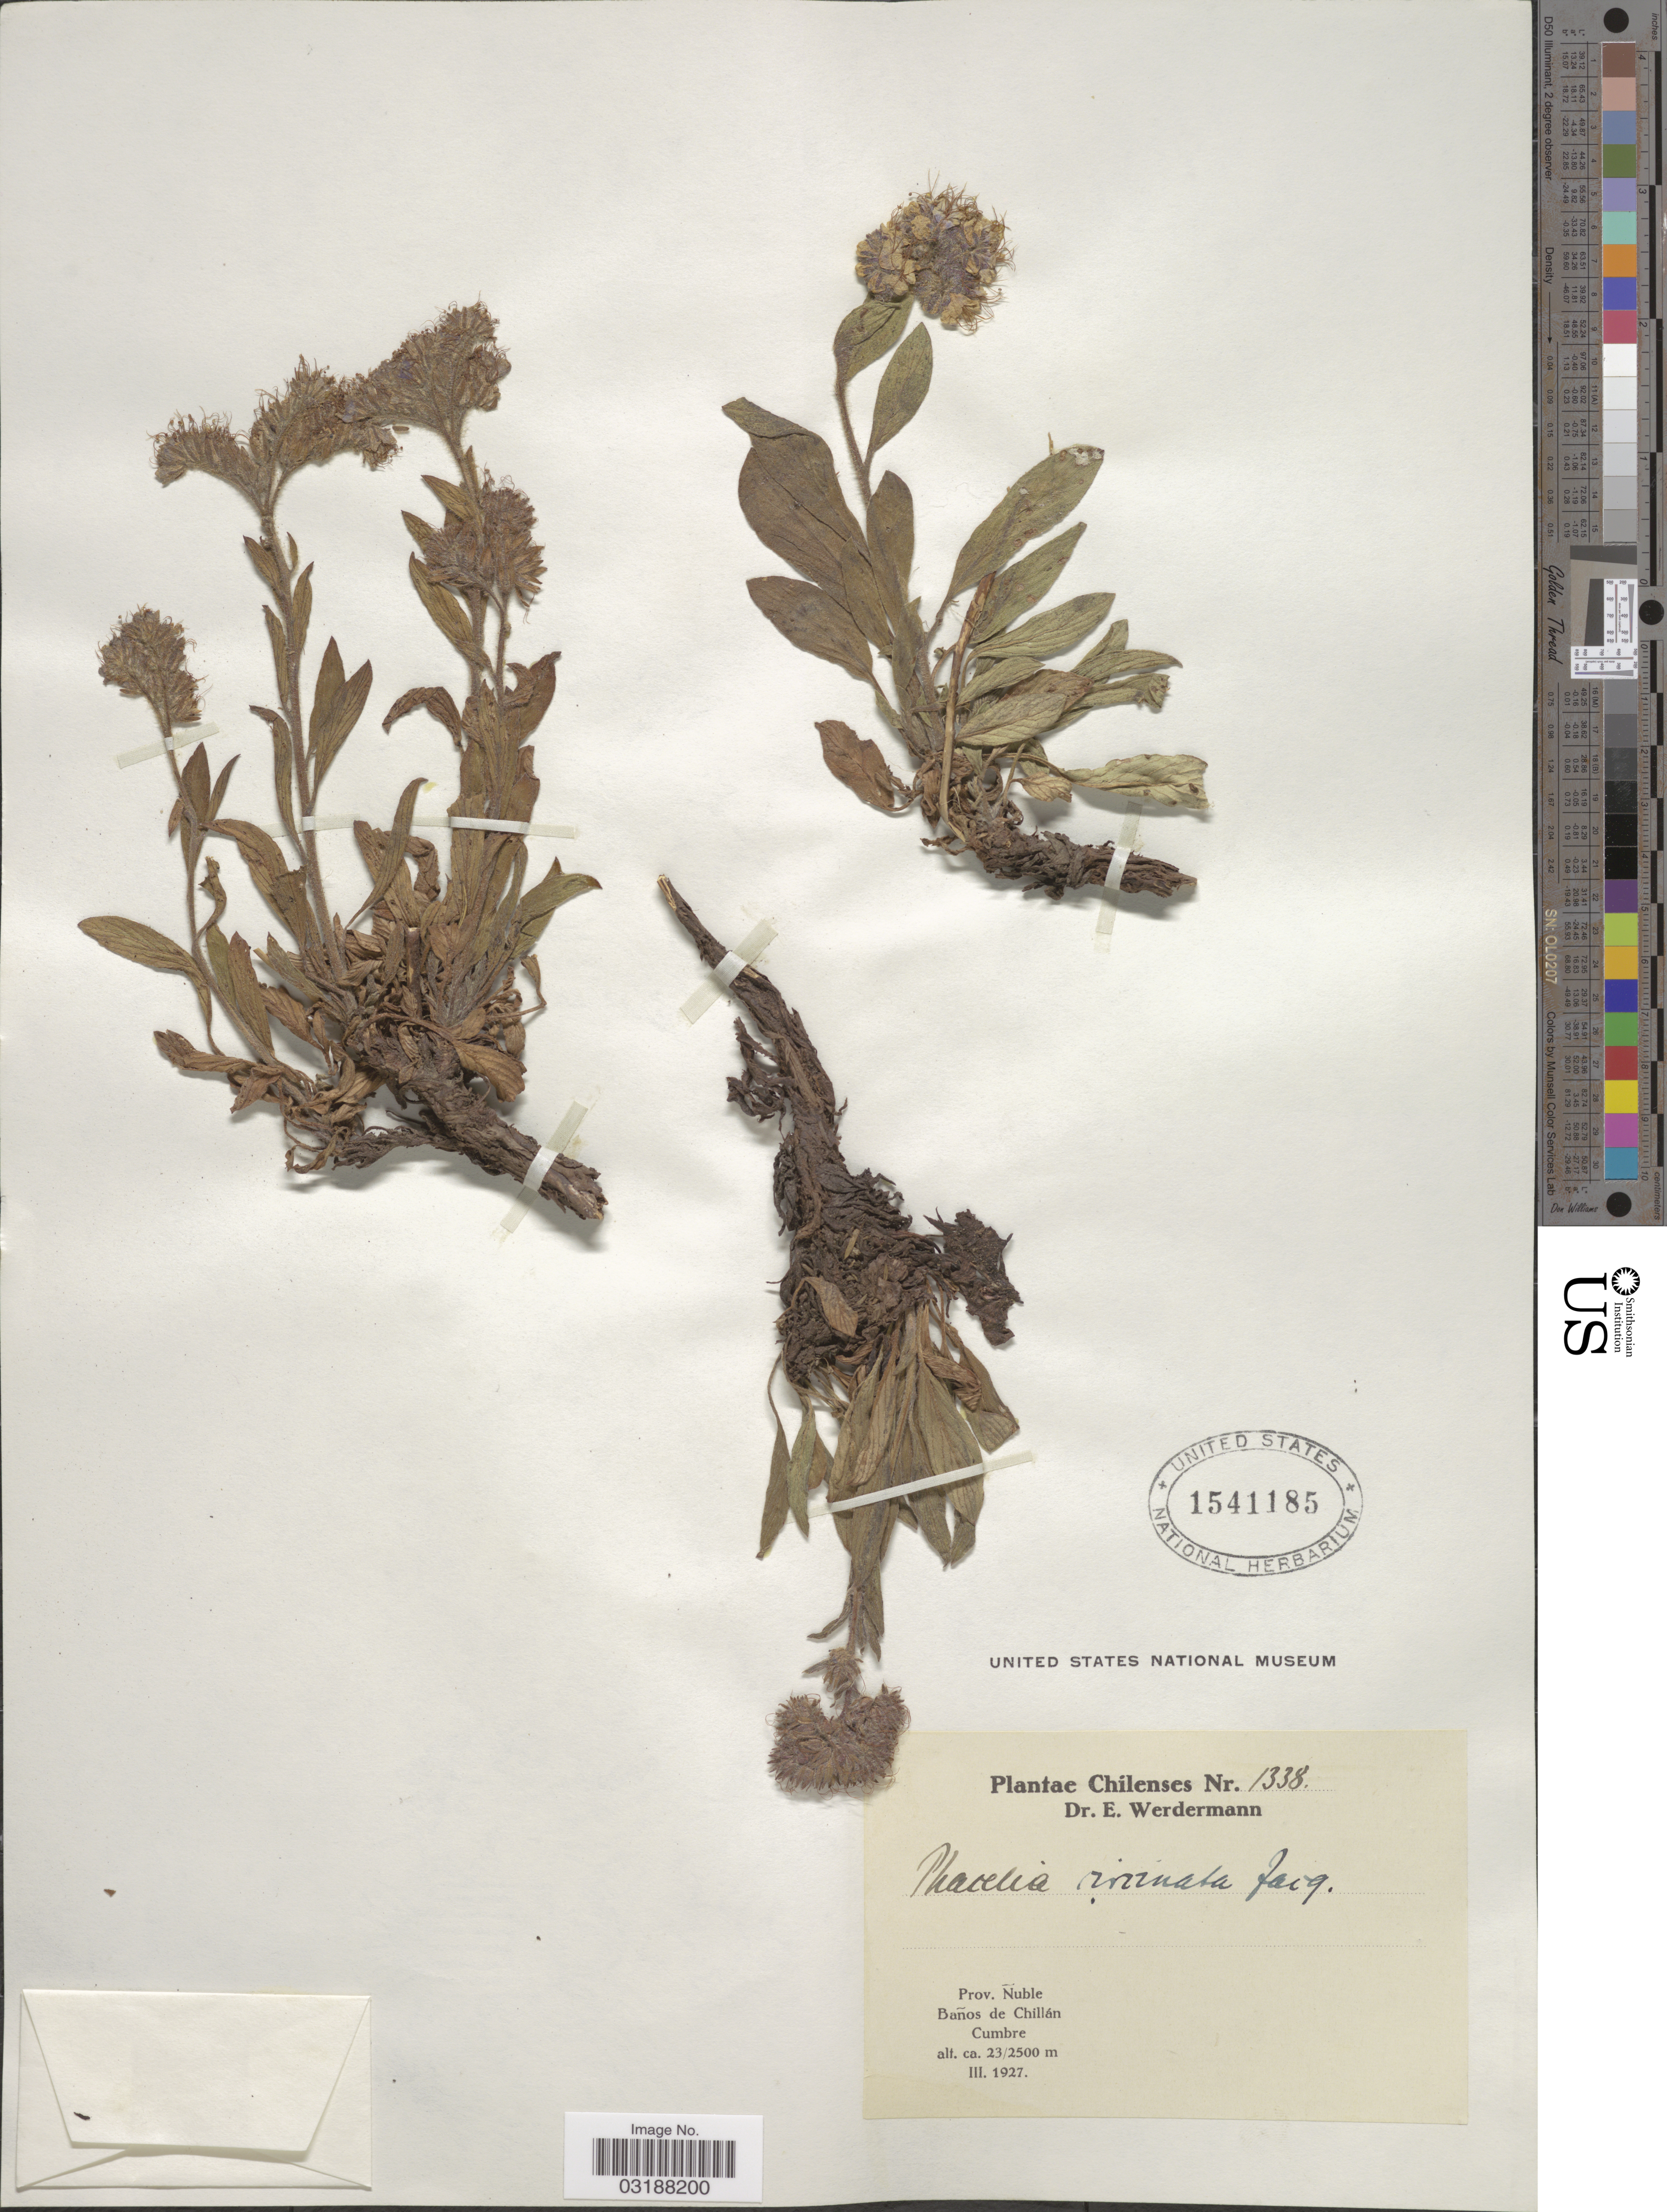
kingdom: Plantae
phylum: Tracheophyta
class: Magnoliopsida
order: Boraginales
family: Hydrophyllaceae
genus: Phacelia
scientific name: Phacelia magellanica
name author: (Lam.) Coville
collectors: E. Werdermann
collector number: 1338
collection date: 1927-03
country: Chile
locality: Prov. Nuble, Baños de Chillán, Cumbre.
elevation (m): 2300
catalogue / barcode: US 1541185